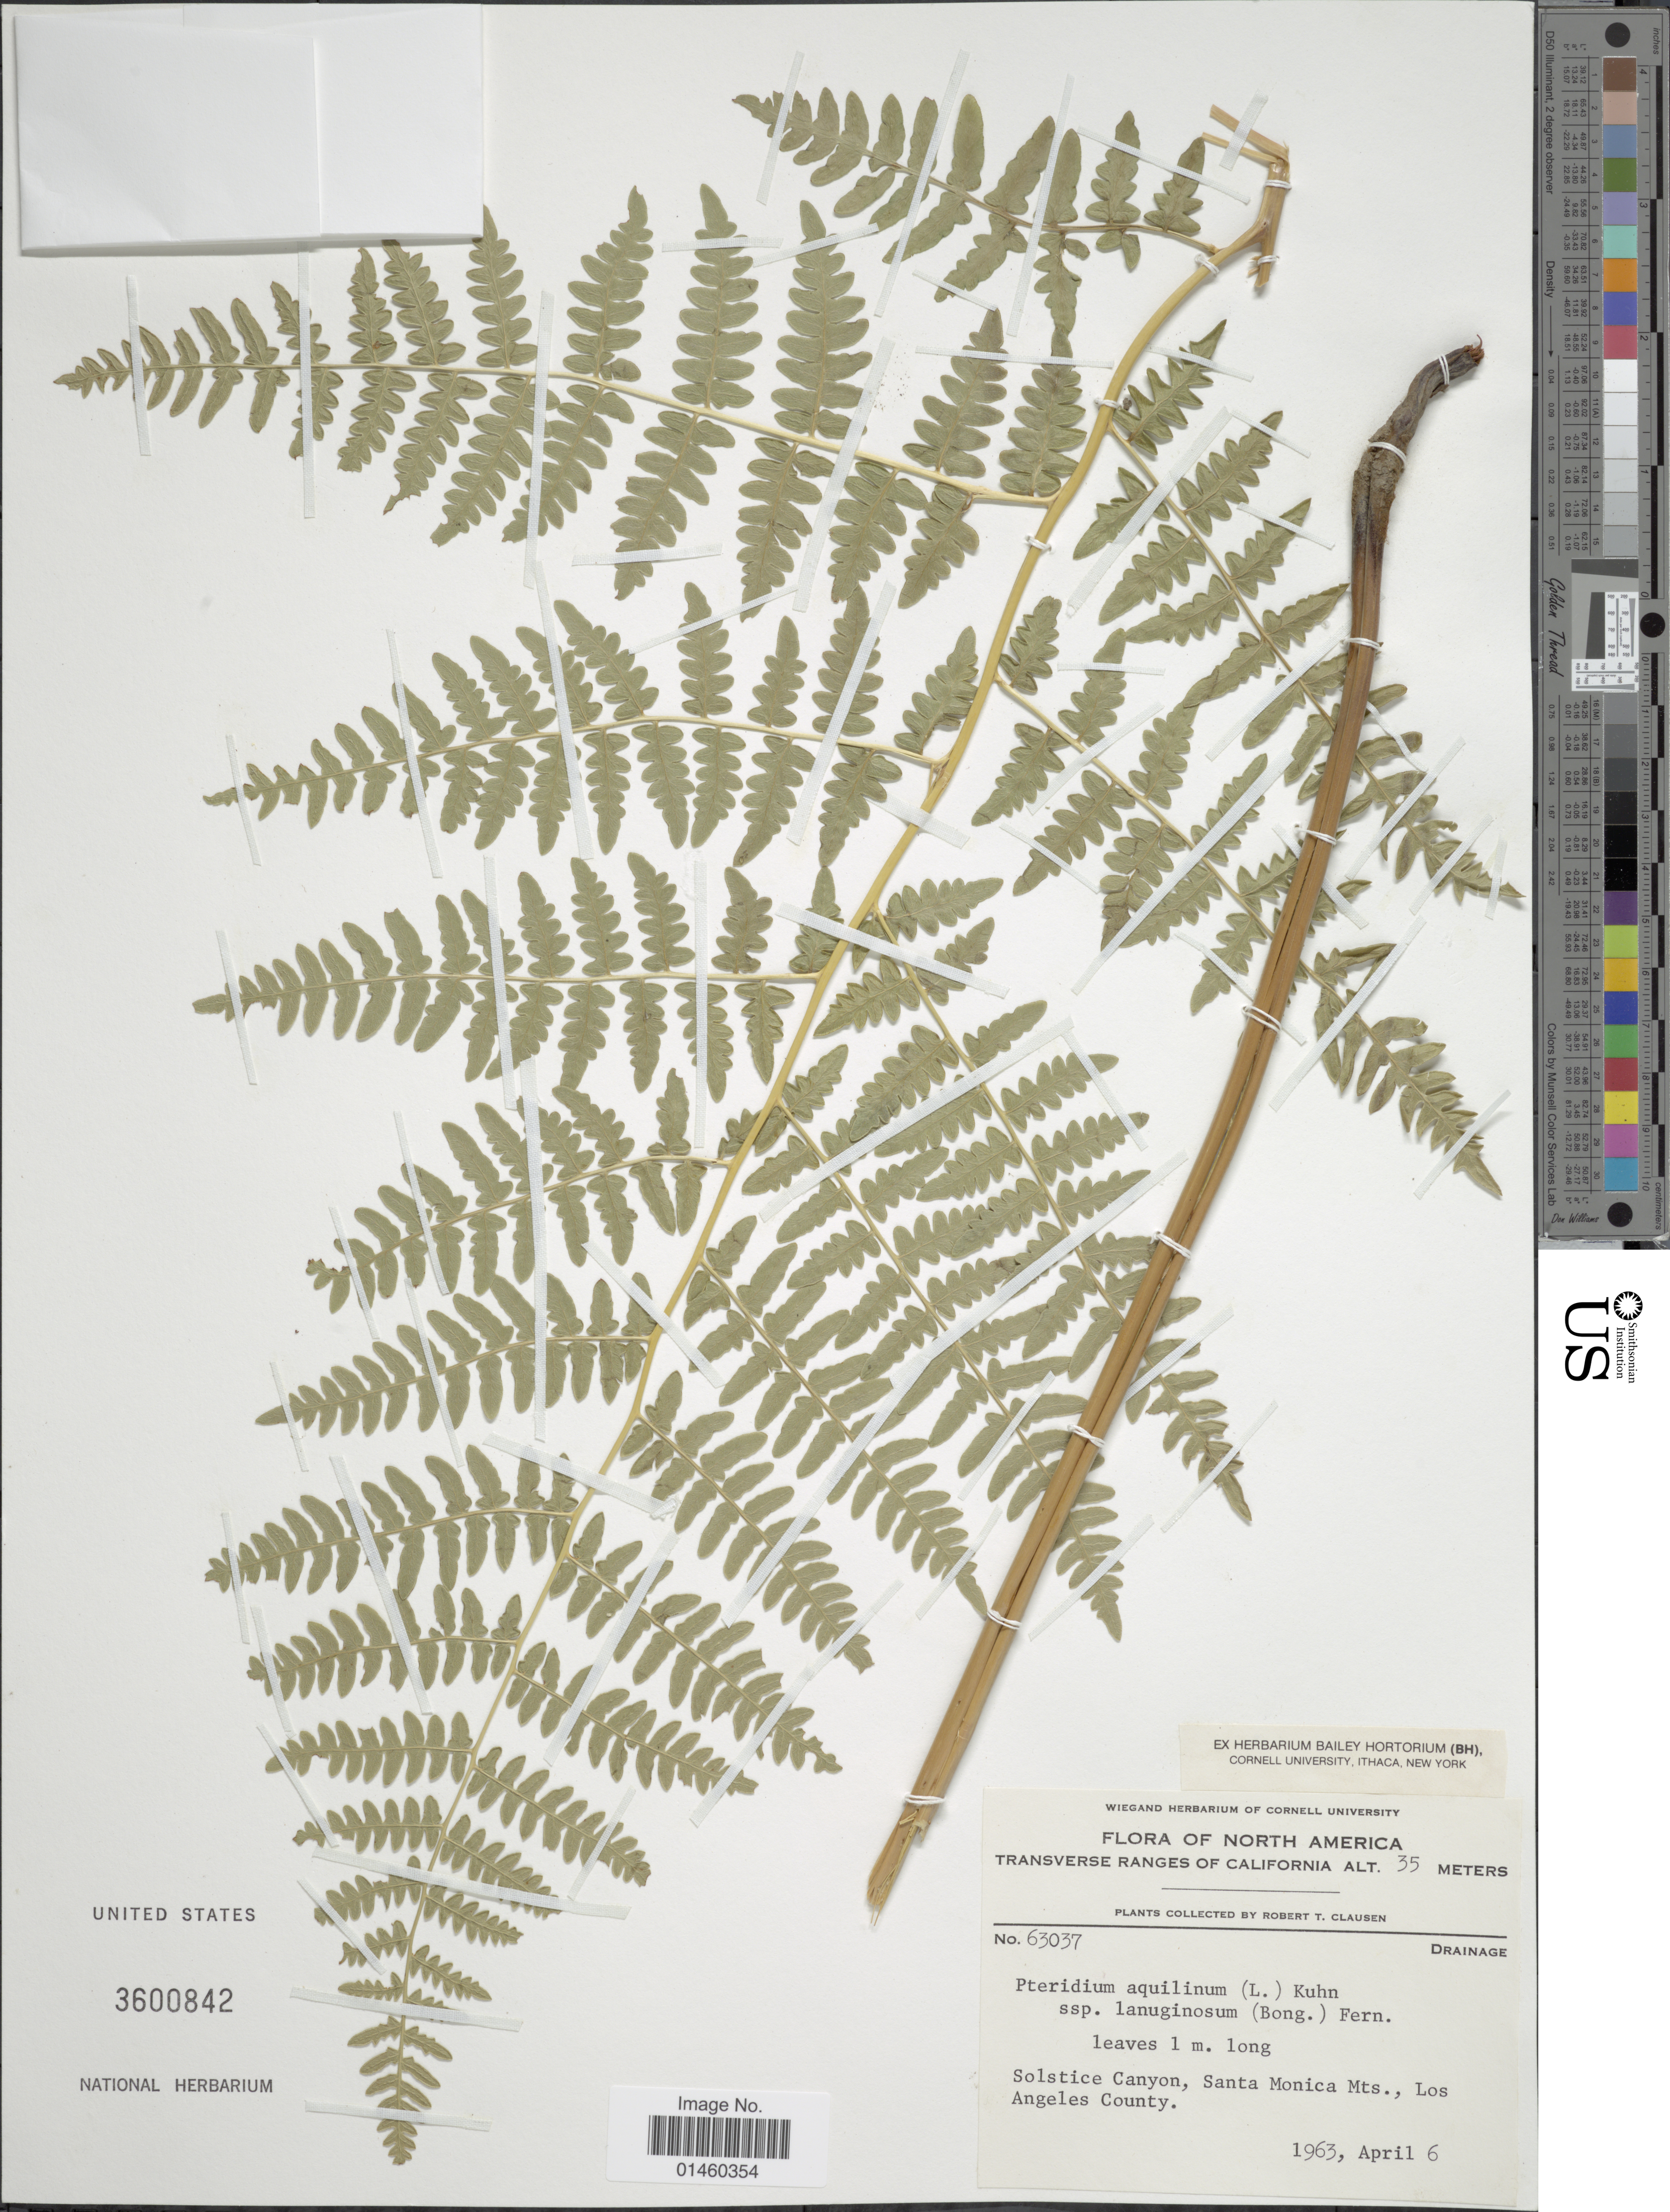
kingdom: Plantae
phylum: Tracheophyta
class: Polypodiopsida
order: Polypodiales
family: Dennstaedtiaceae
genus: Pteridium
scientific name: Pteridium aquilinum var. latiusculum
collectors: R. T. Clausen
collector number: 63037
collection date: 1963-04-06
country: United States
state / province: California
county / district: Los Angeles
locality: Transverse ranges of California, Solstice Canyon, Santa Monica Mts., Los Angeles County.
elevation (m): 35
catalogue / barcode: US 3600842